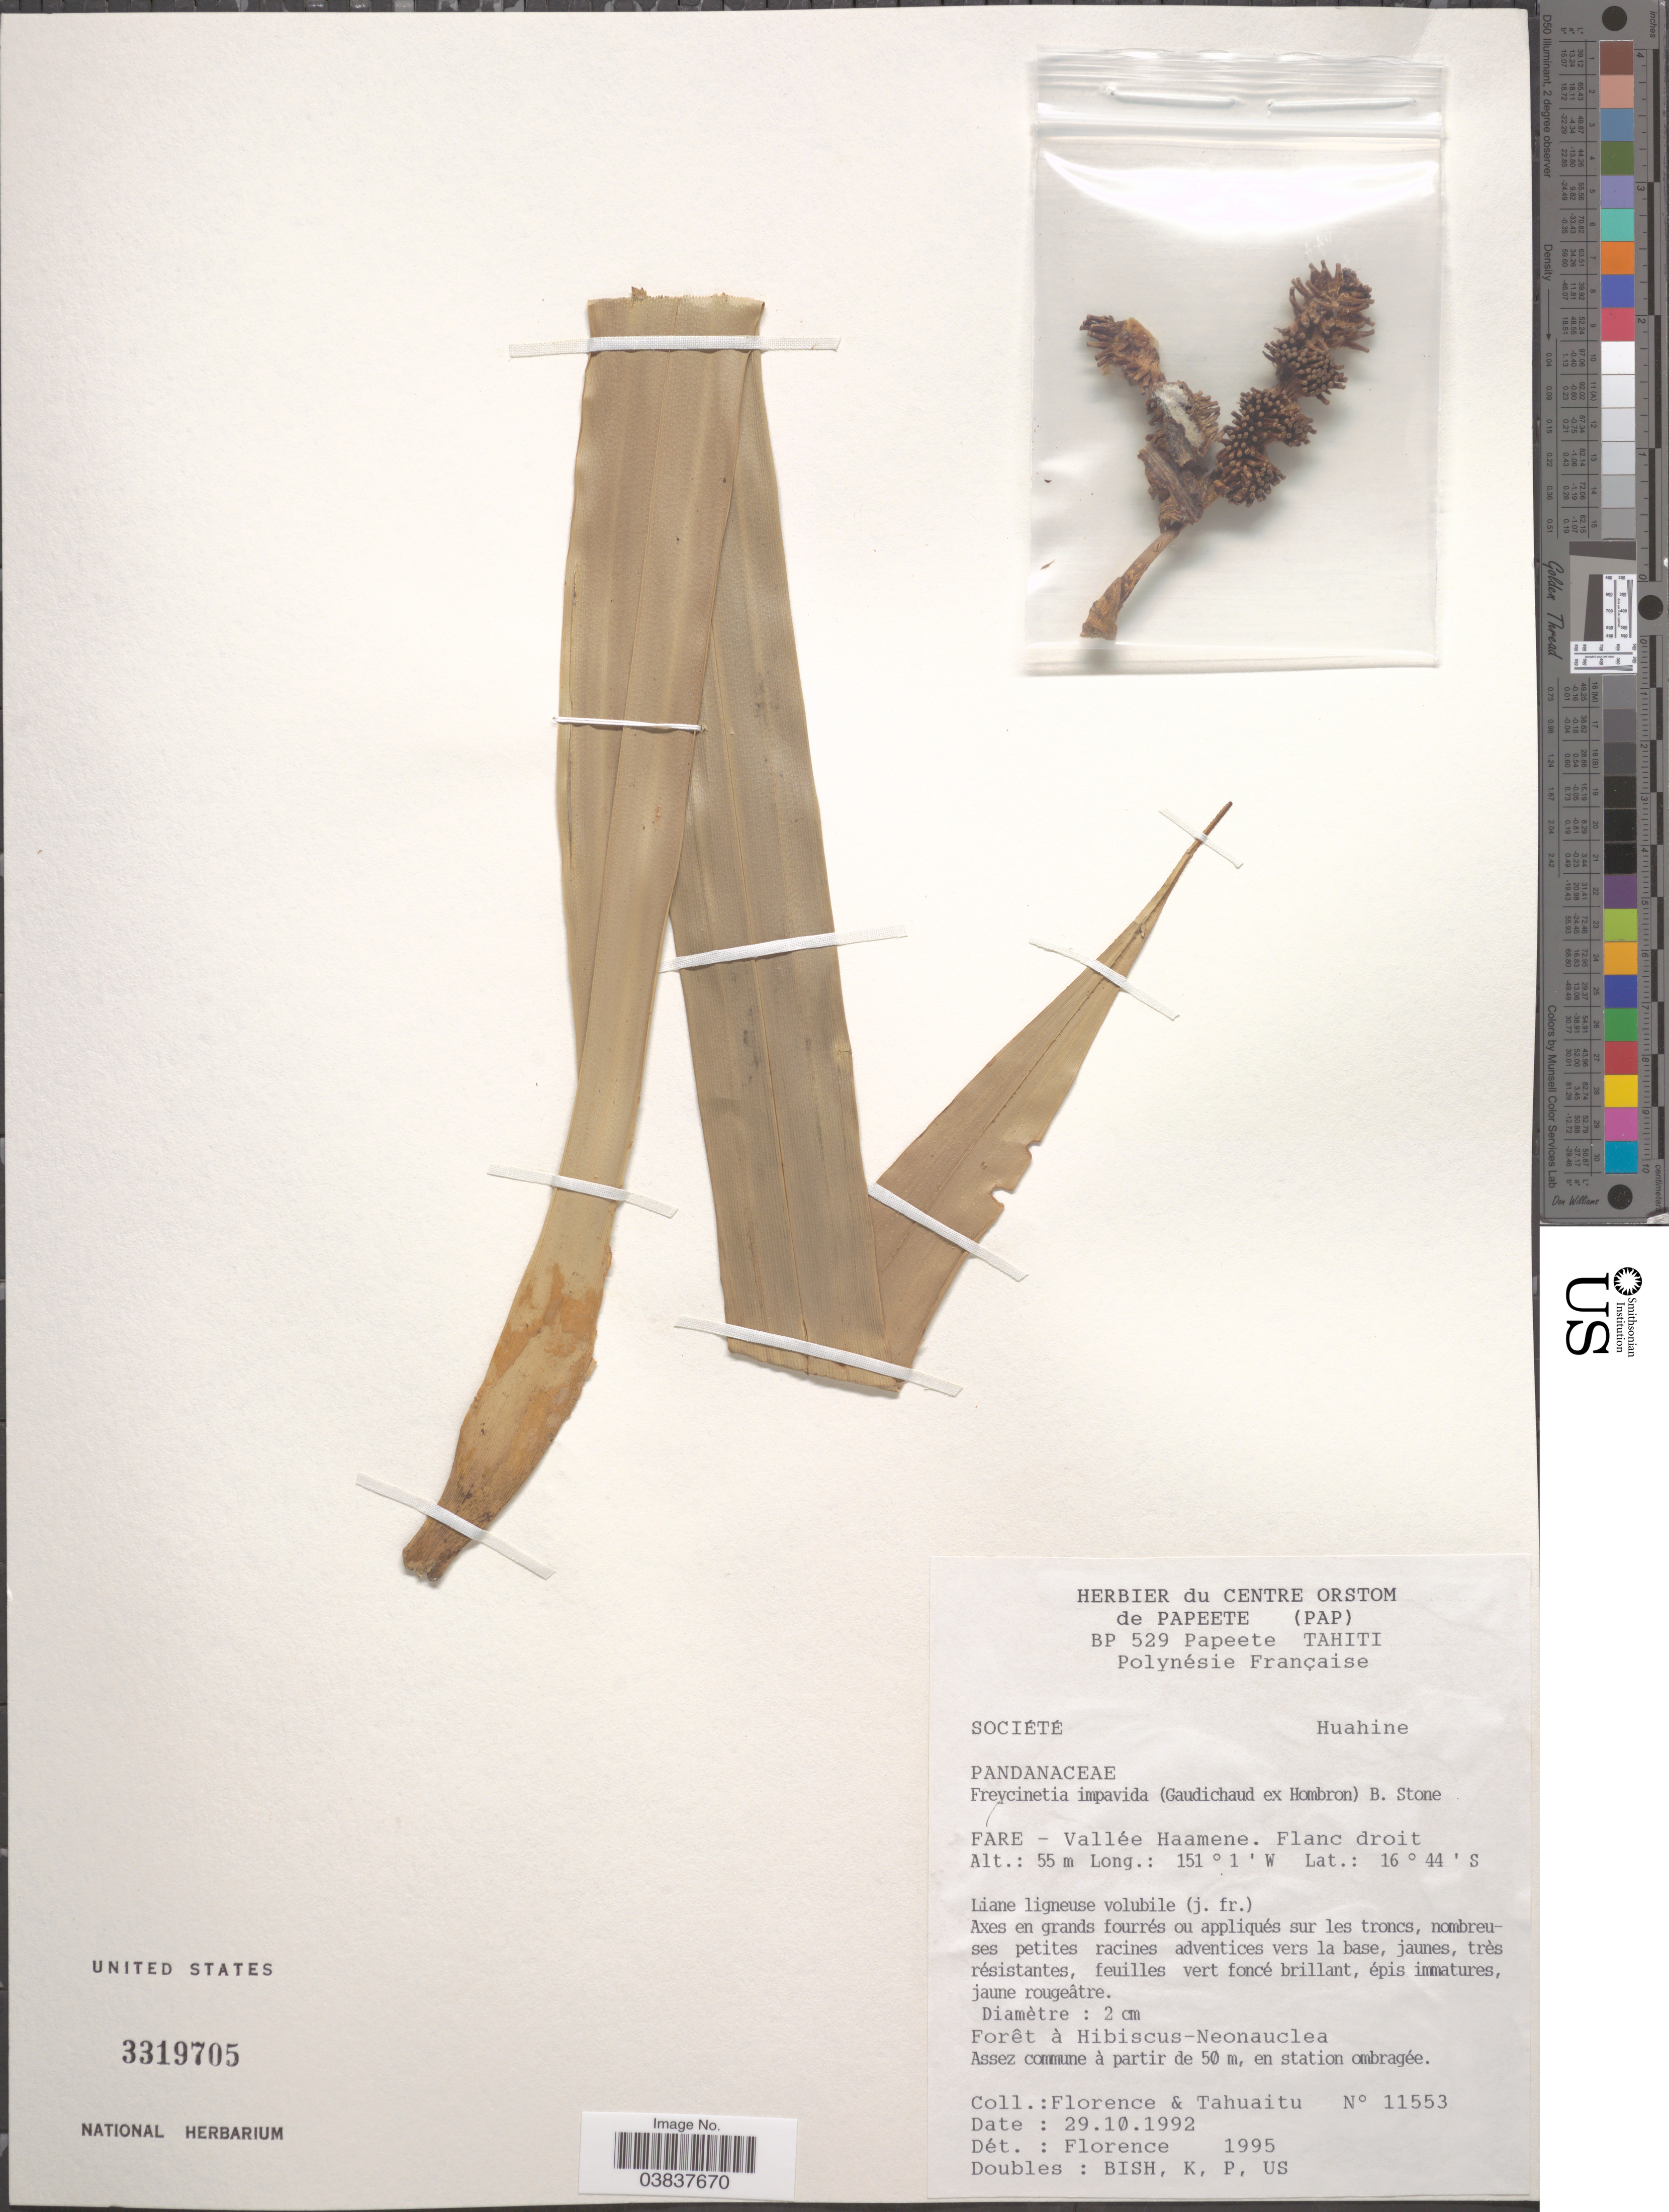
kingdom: Plantae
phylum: Tracheophyta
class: Liliopsida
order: Pandanales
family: Pandanaceae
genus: Freycinetia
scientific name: Freycinetia impavida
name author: (Hombr. & Jacquinot ex Decne.) B.C. Stone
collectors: -. Florence & -. Tahuaitu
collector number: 11553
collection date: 1992-10-29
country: French Polynesia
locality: Polynésie Française. Société. Huahine. Fare - Vallée Haamene. Flanc droit.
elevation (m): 55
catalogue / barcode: US 3319705